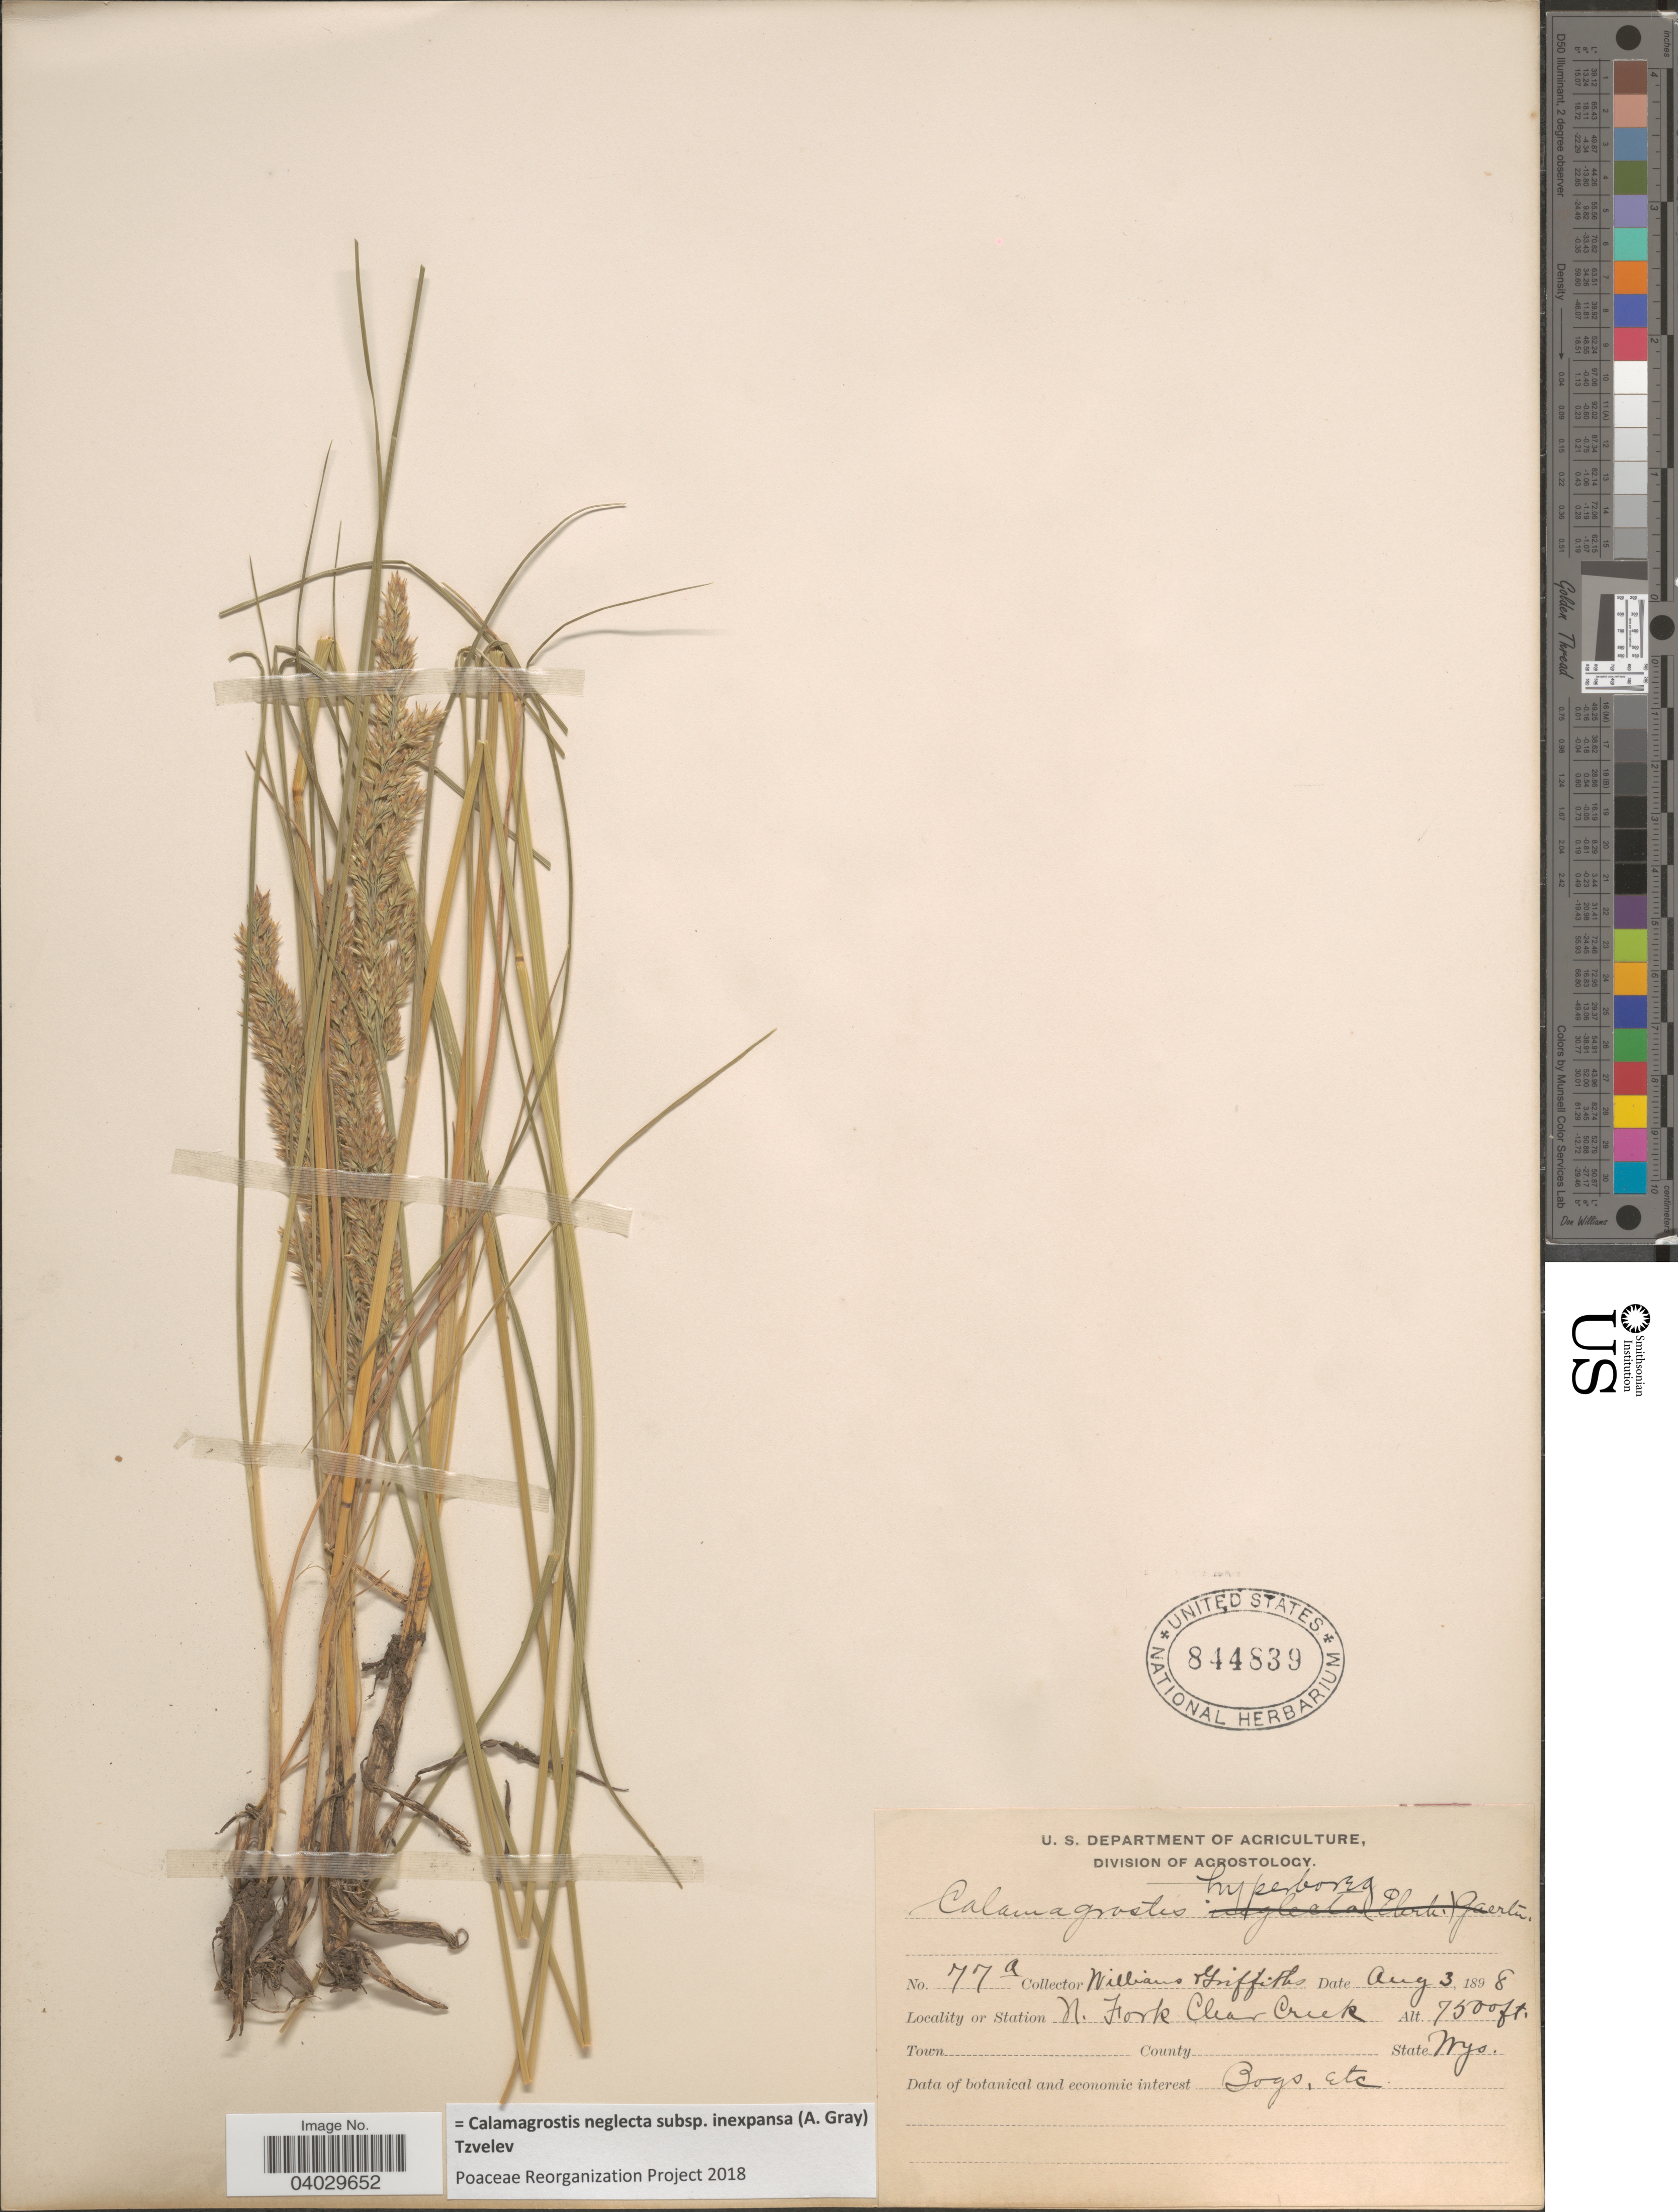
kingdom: Plantae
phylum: Tracheophyta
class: Liliopsida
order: Poales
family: Poaceae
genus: Calamagrostis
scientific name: Calamagrostis neglecta subsp. inexpansa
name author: (A. Gray) Tzvelev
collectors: -- Williams & -- Griffiths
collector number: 77a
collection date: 1898-08-03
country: United States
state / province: Wyoming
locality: N. Fork Clear Creek.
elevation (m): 2286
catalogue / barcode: US 844839